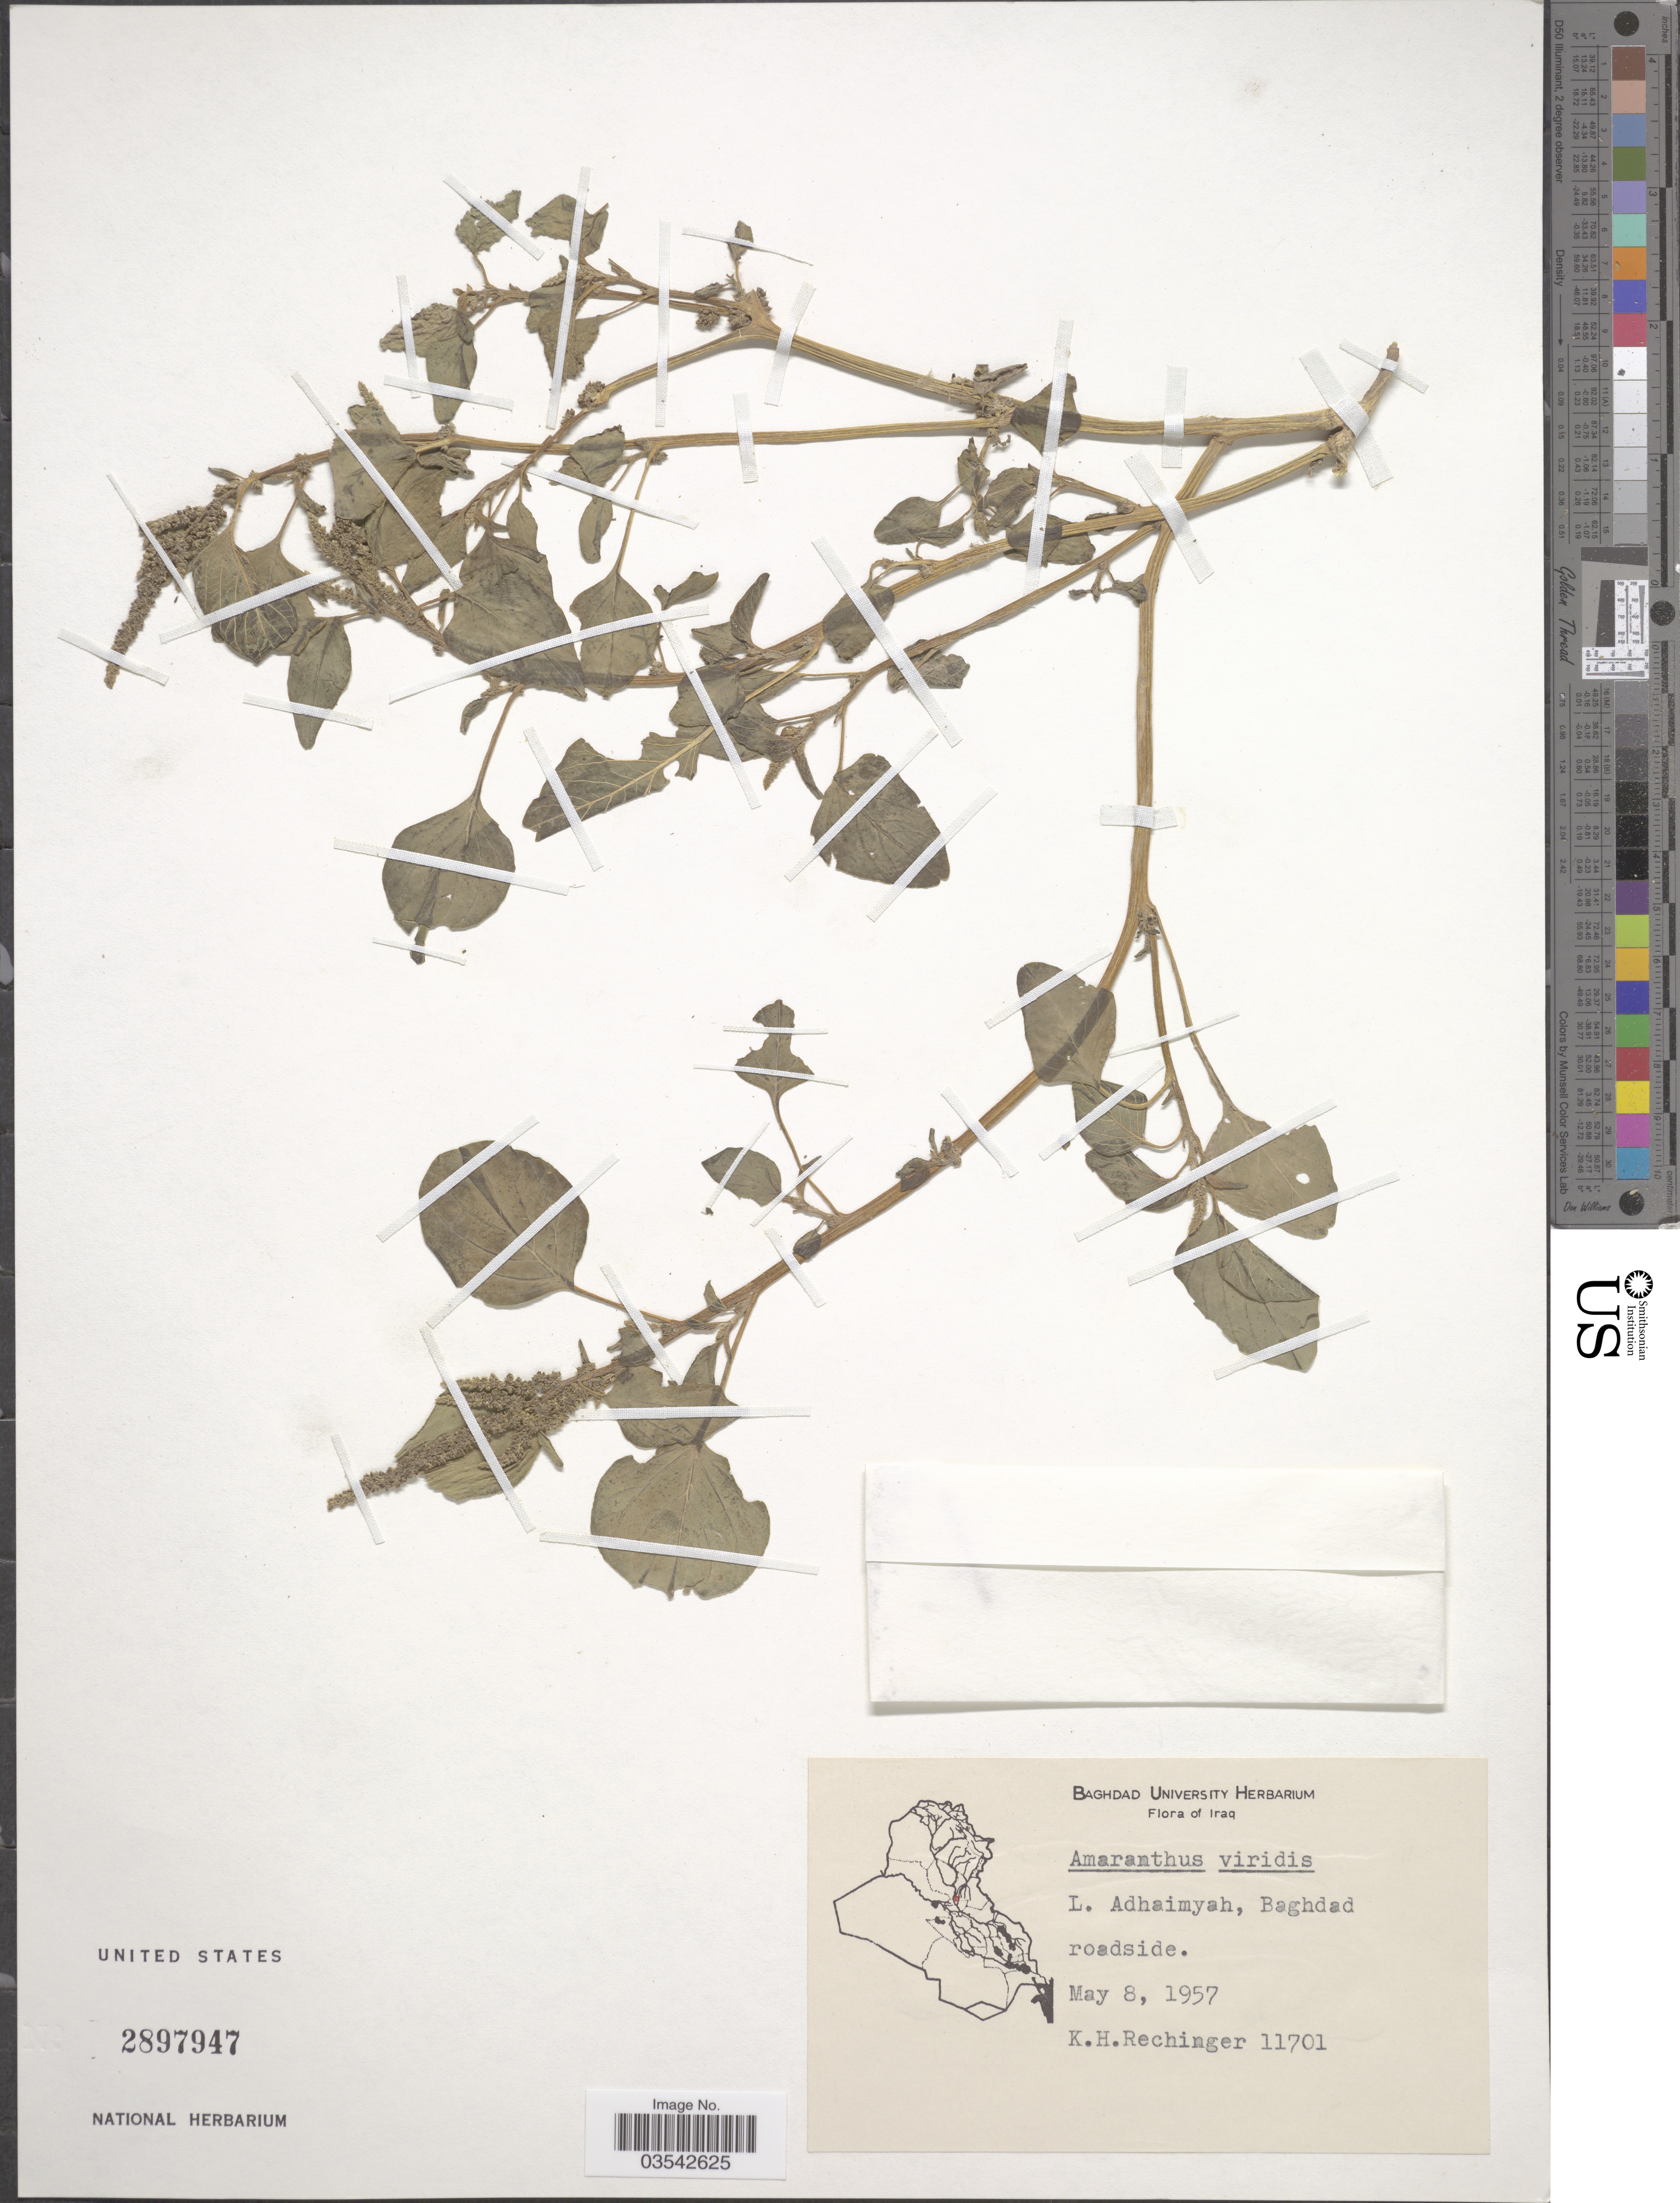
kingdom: Plantae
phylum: Tracheophyta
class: Magnoliopsida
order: Caryophyllales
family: Amaranthaceae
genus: Amaranthus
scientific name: Amaranthus viridis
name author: L.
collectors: K. H. Rechinger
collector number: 11701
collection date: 1957-05-08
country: Iraq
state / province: Baghdad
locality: L. Adhaimyah.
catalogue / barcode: US 2897947